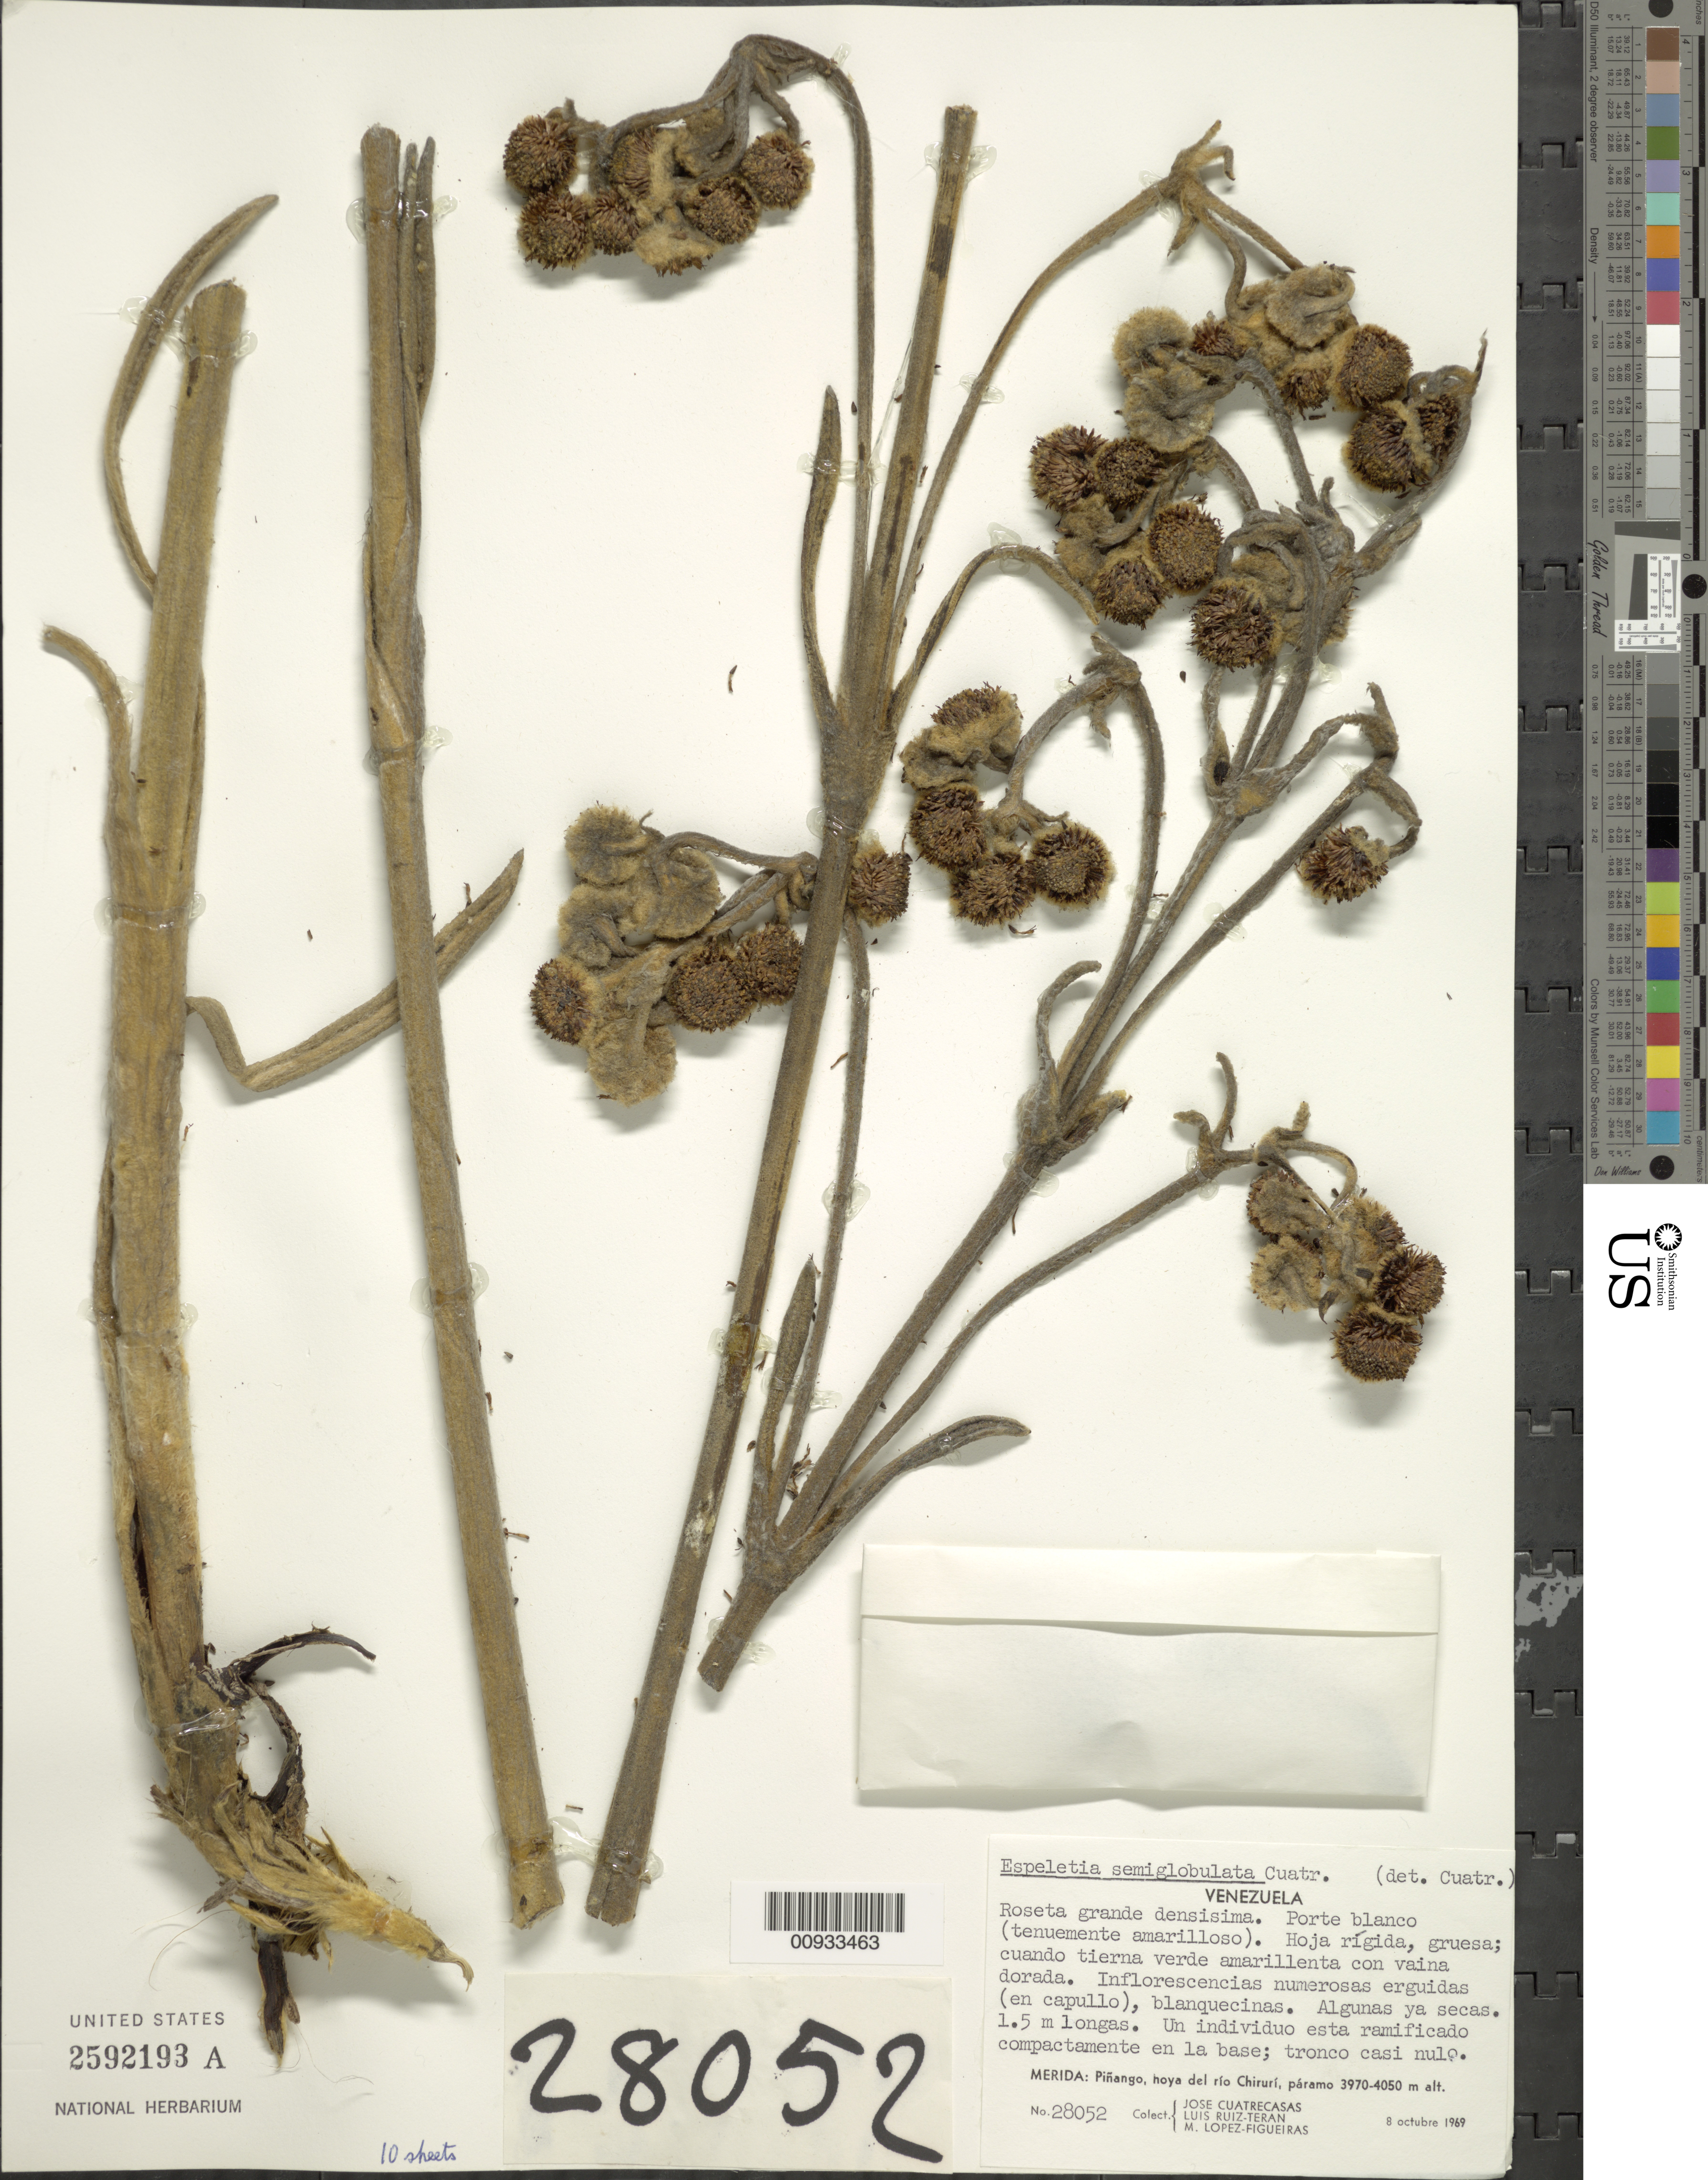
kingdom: Plantae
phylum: Tracheophyta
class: Magnoliopsida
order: Asterales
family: Asteraceae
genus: Espeletia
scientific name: Espeletia semiglobulata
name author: Cuatrec.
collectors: J. Cuatrecasas, L. E. Ruíz-Terán & M. López Figueiras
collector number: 28052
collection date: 1969-10-08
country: Venezuela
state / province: Mérida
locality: Piñango, hoya del Río Chirurí.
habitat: Páramo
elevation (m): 3970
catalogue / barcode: US 2592193A